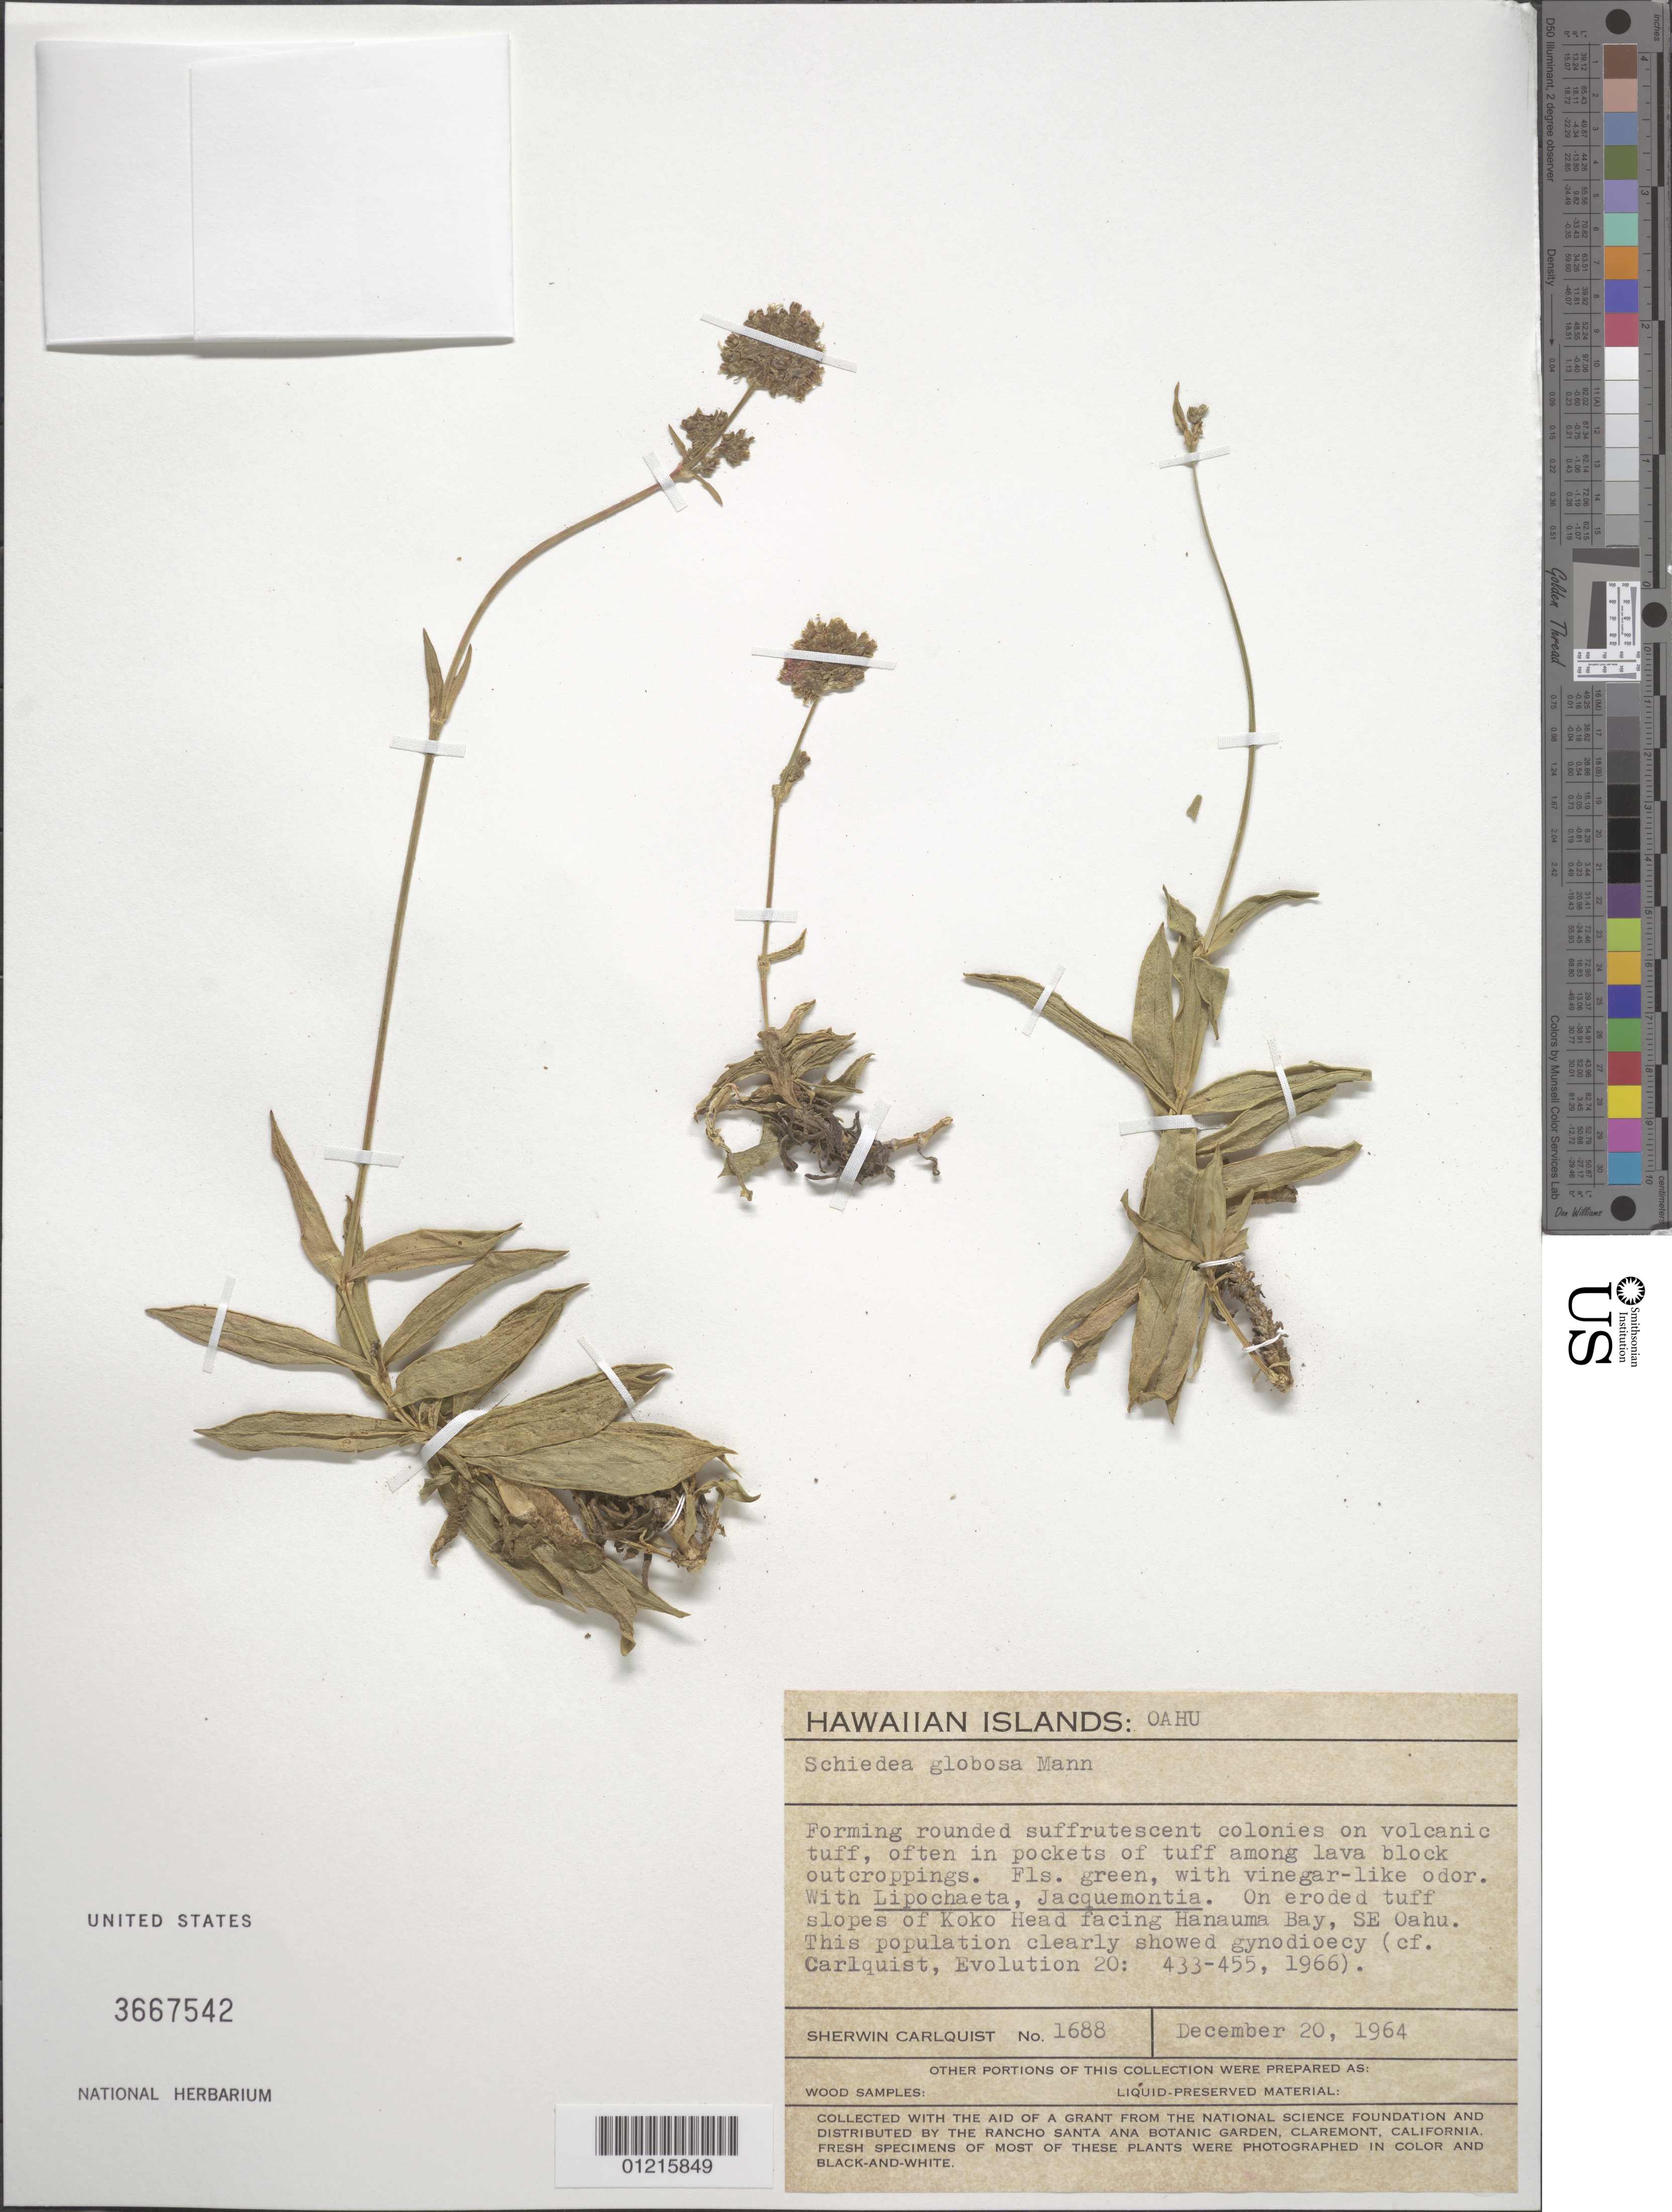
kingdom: Plantae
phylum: Tracheophyta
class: Magnoliopsida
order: Caryophyllales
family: Caryophyllaceae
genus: Schiedea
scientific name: Schiedea globosa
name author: H. Mann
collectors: S. Carlquist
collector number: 1688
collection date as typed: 20 Dec 1964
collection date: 1964-12-20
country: United States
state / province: Hawaii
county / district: Honolulu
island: Oahu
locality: On slopes of Koko Head facing Hanauma Bay, SE Oahu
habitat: Pockets of tuff among lava block outcroppings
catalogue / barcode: US 3667542